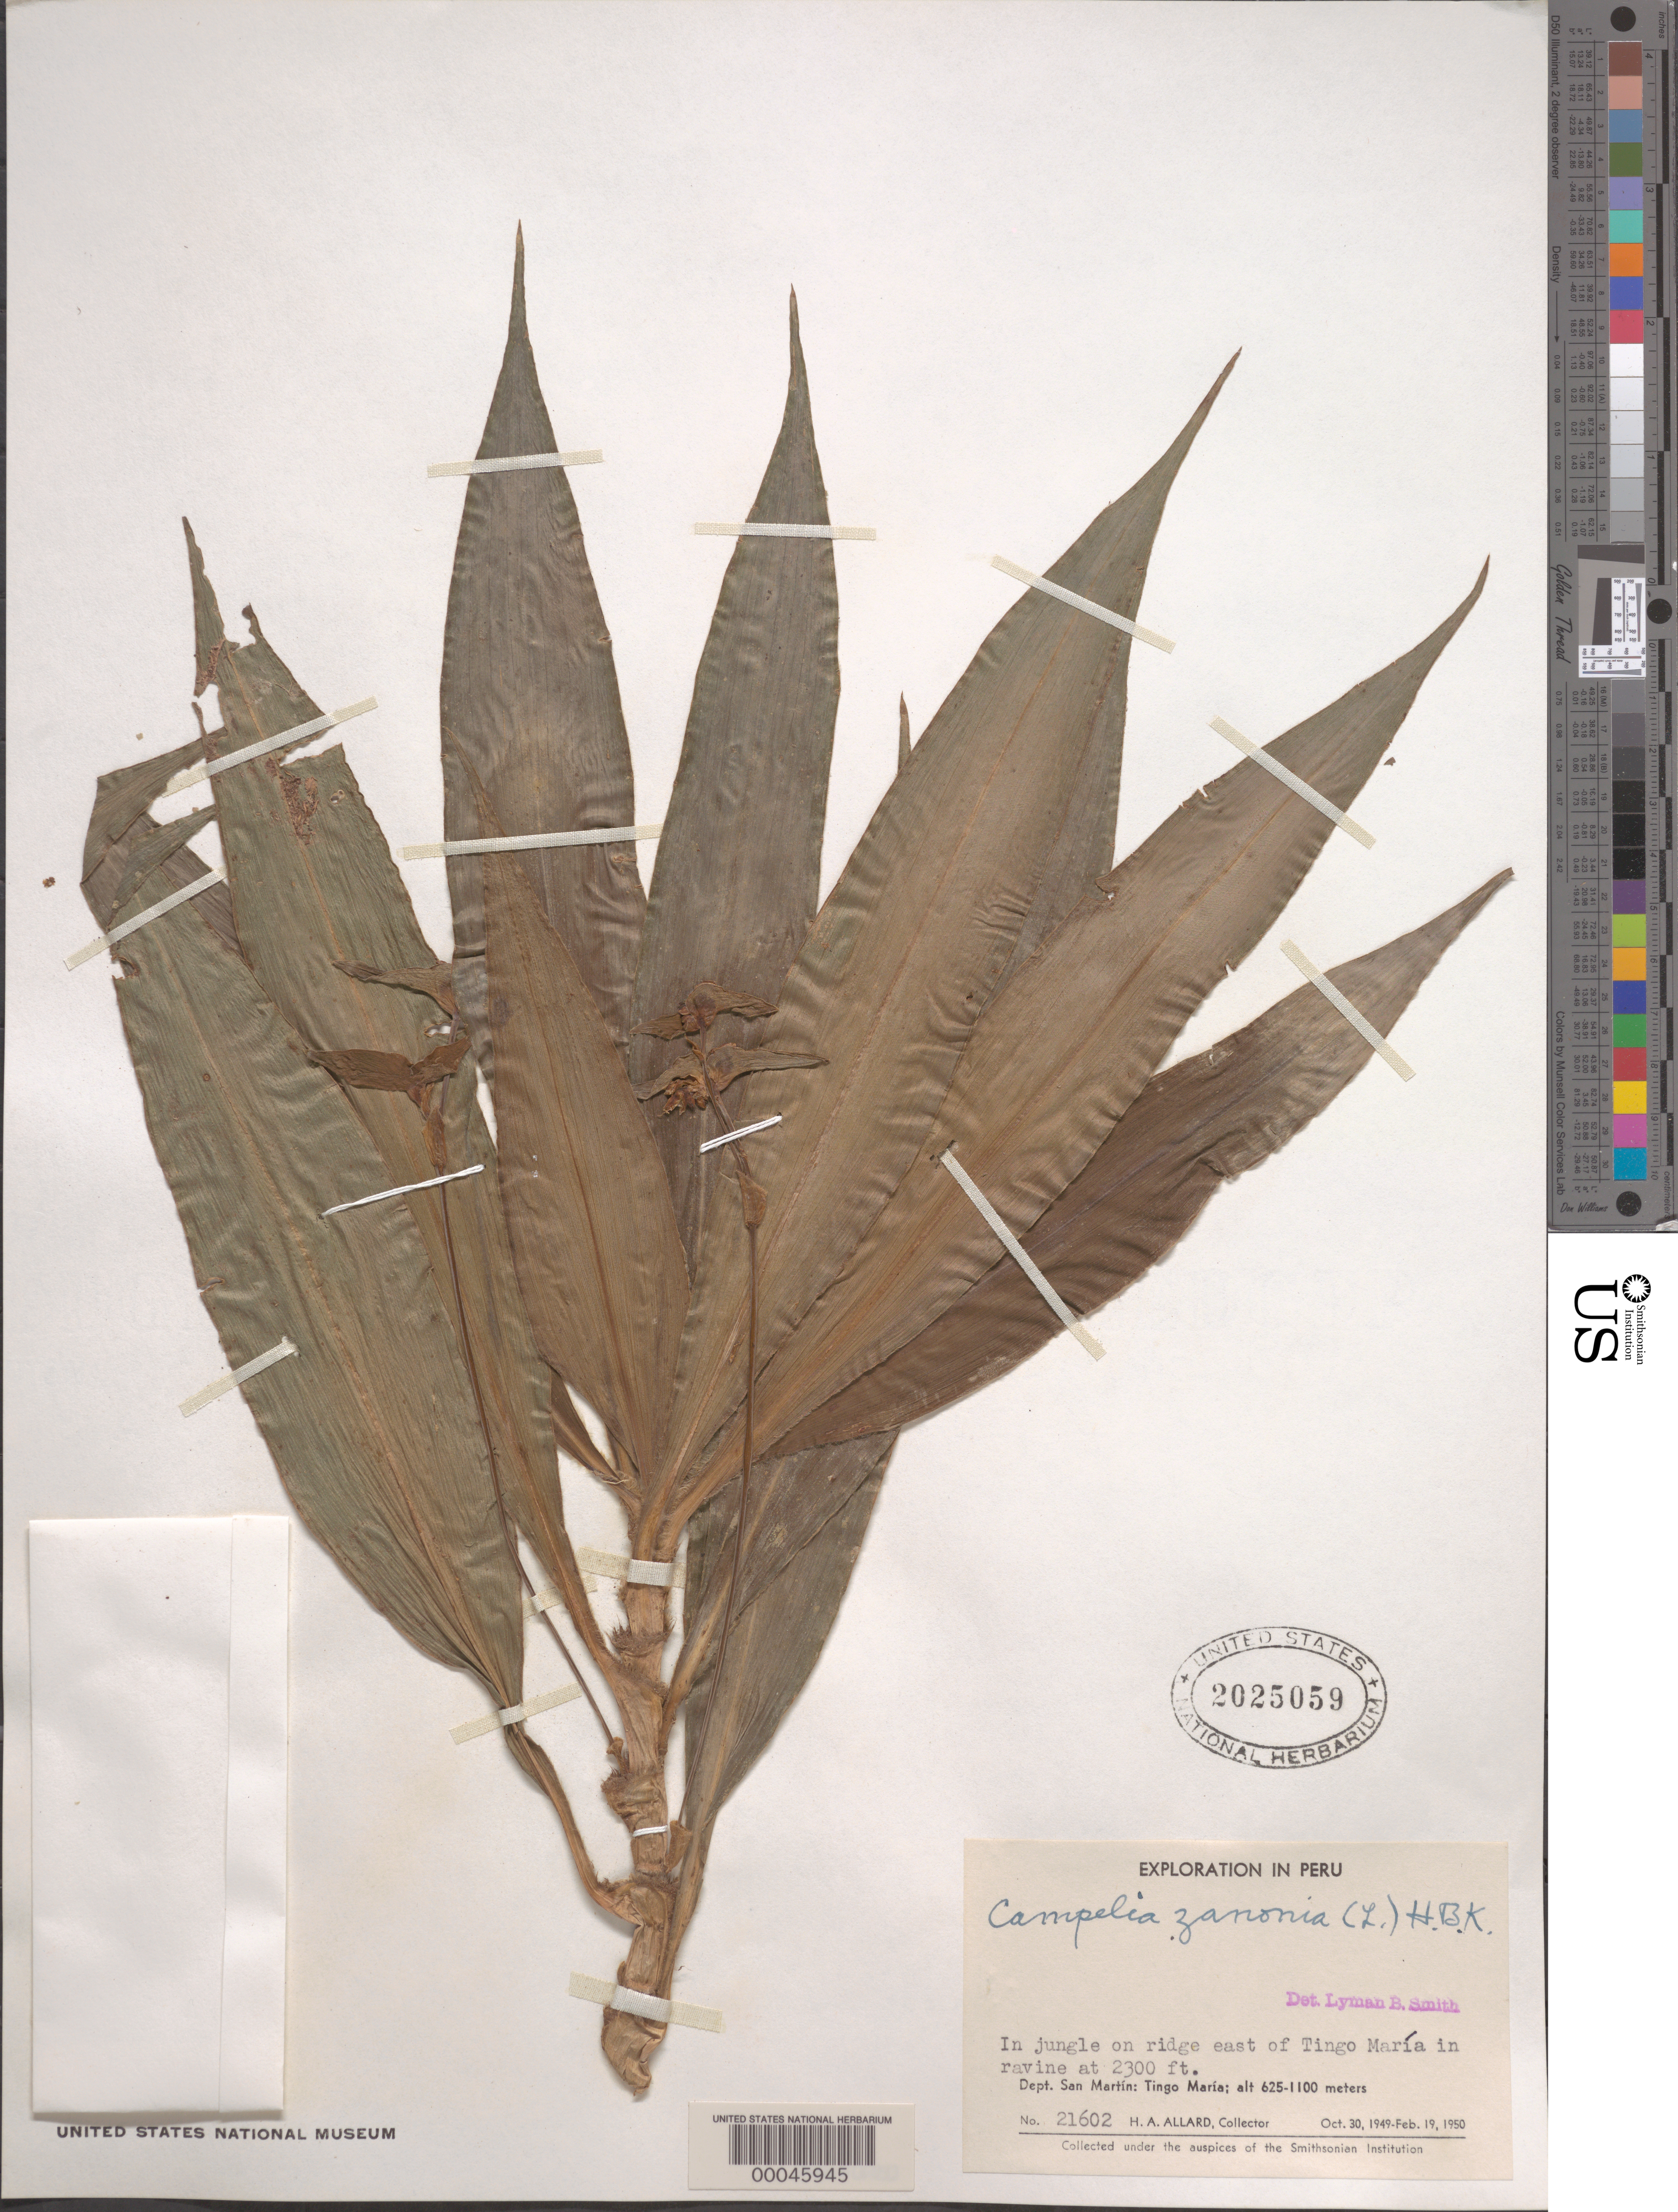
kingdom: Plantae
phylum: Tracheophyta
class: Liliopsida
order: Commelinales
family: Commelinaceae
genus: Tradescantia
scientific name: Tradescantia zanonia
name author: (L.) Sw.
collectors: H. A. Allard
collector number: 21602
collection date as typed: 30 Oct 1949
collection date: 1949-10-30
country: Peru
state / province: San Martín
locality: E of tingo maria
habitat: Jungle ridge, ravine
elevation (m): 702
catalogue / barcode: US 2025059